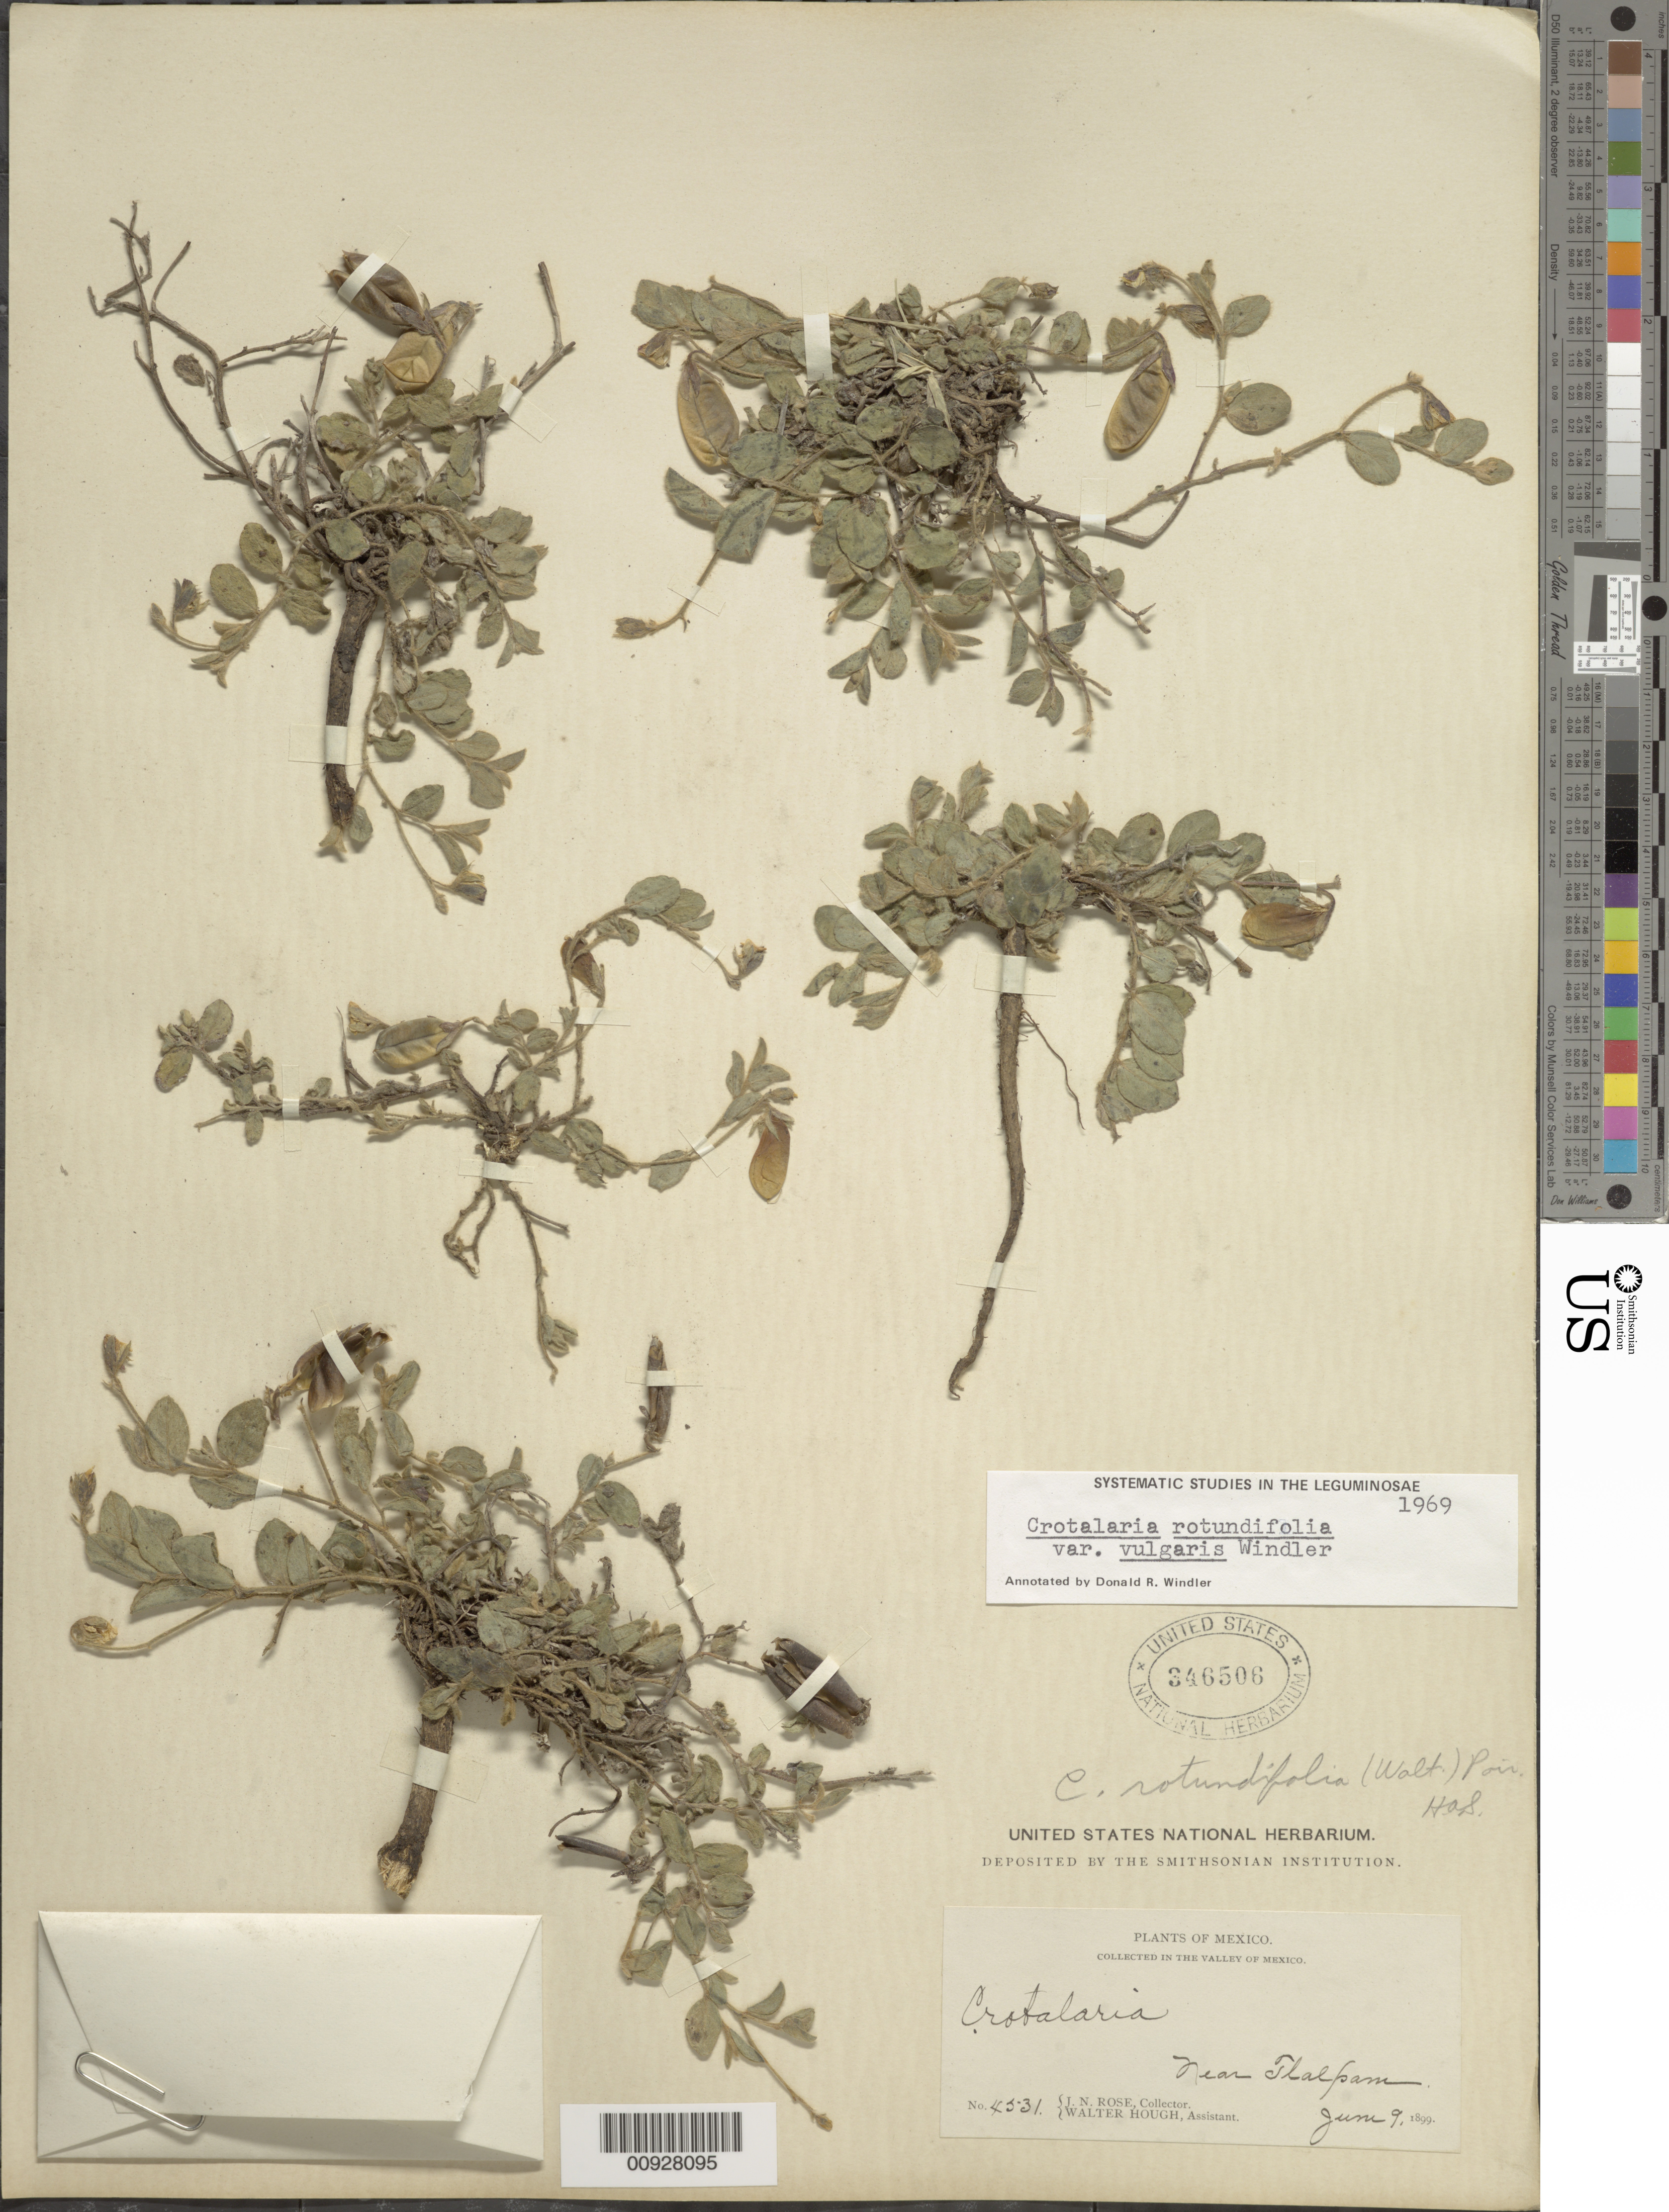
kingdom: Plantae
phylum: Tracheophyta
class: Magnoliopsida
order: Fabales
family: Fabaceae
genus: Crotalaria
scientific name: Crotalaria rotundifolia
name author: Walter ex J.F. Gmel.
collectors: J. N. Rose & W. Hough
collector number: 4531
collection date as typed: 09 Jun 1899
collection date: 1899-06-09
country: Mexico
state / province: Distrito Federal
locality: Near Tlalpam in the Valley of Mexico.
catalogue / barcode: US 346506